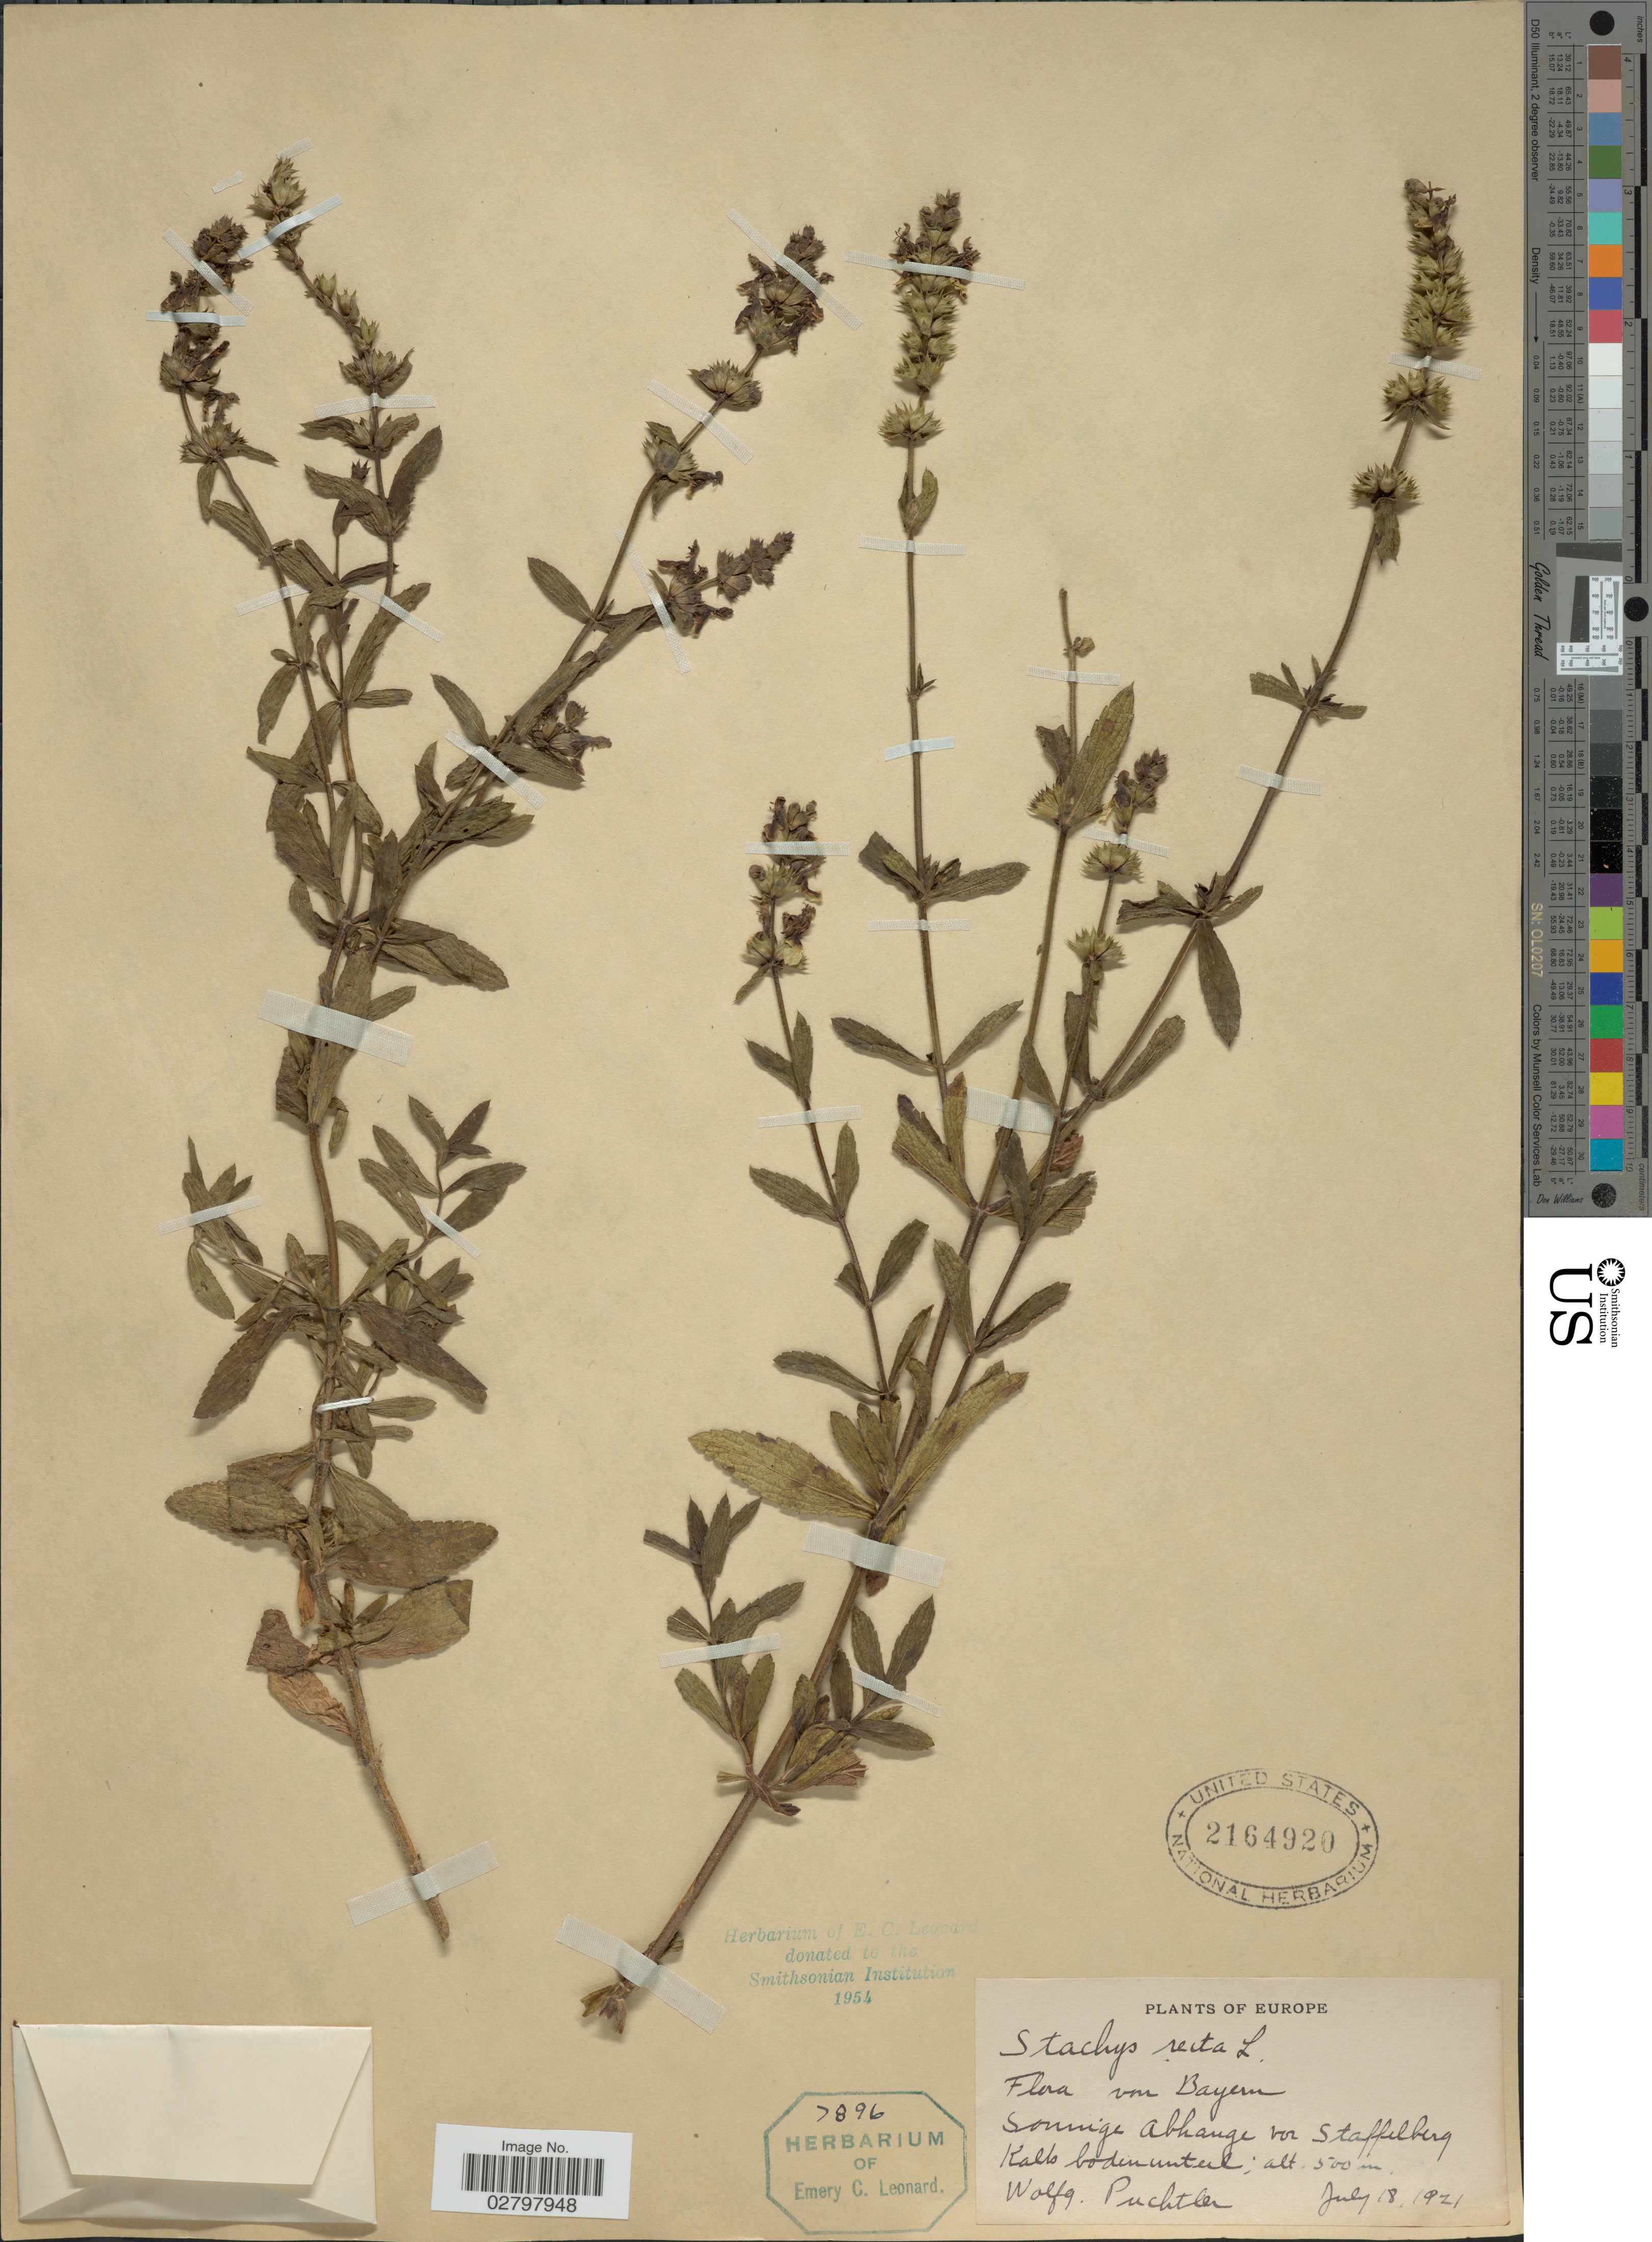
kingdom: Plantae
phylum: Tracheophyta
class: Magnoliopsida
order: Lamiales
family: Lamiaceae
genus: Stachys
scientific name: Stachys recta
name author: L.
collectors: W. Puchtler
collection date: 1921-07-18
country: Germany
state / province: Bayern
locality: Sonnige abhange von Staffelberg Kalk bodenunetal. [interpreted]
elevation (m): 500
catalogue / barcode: US 2164920